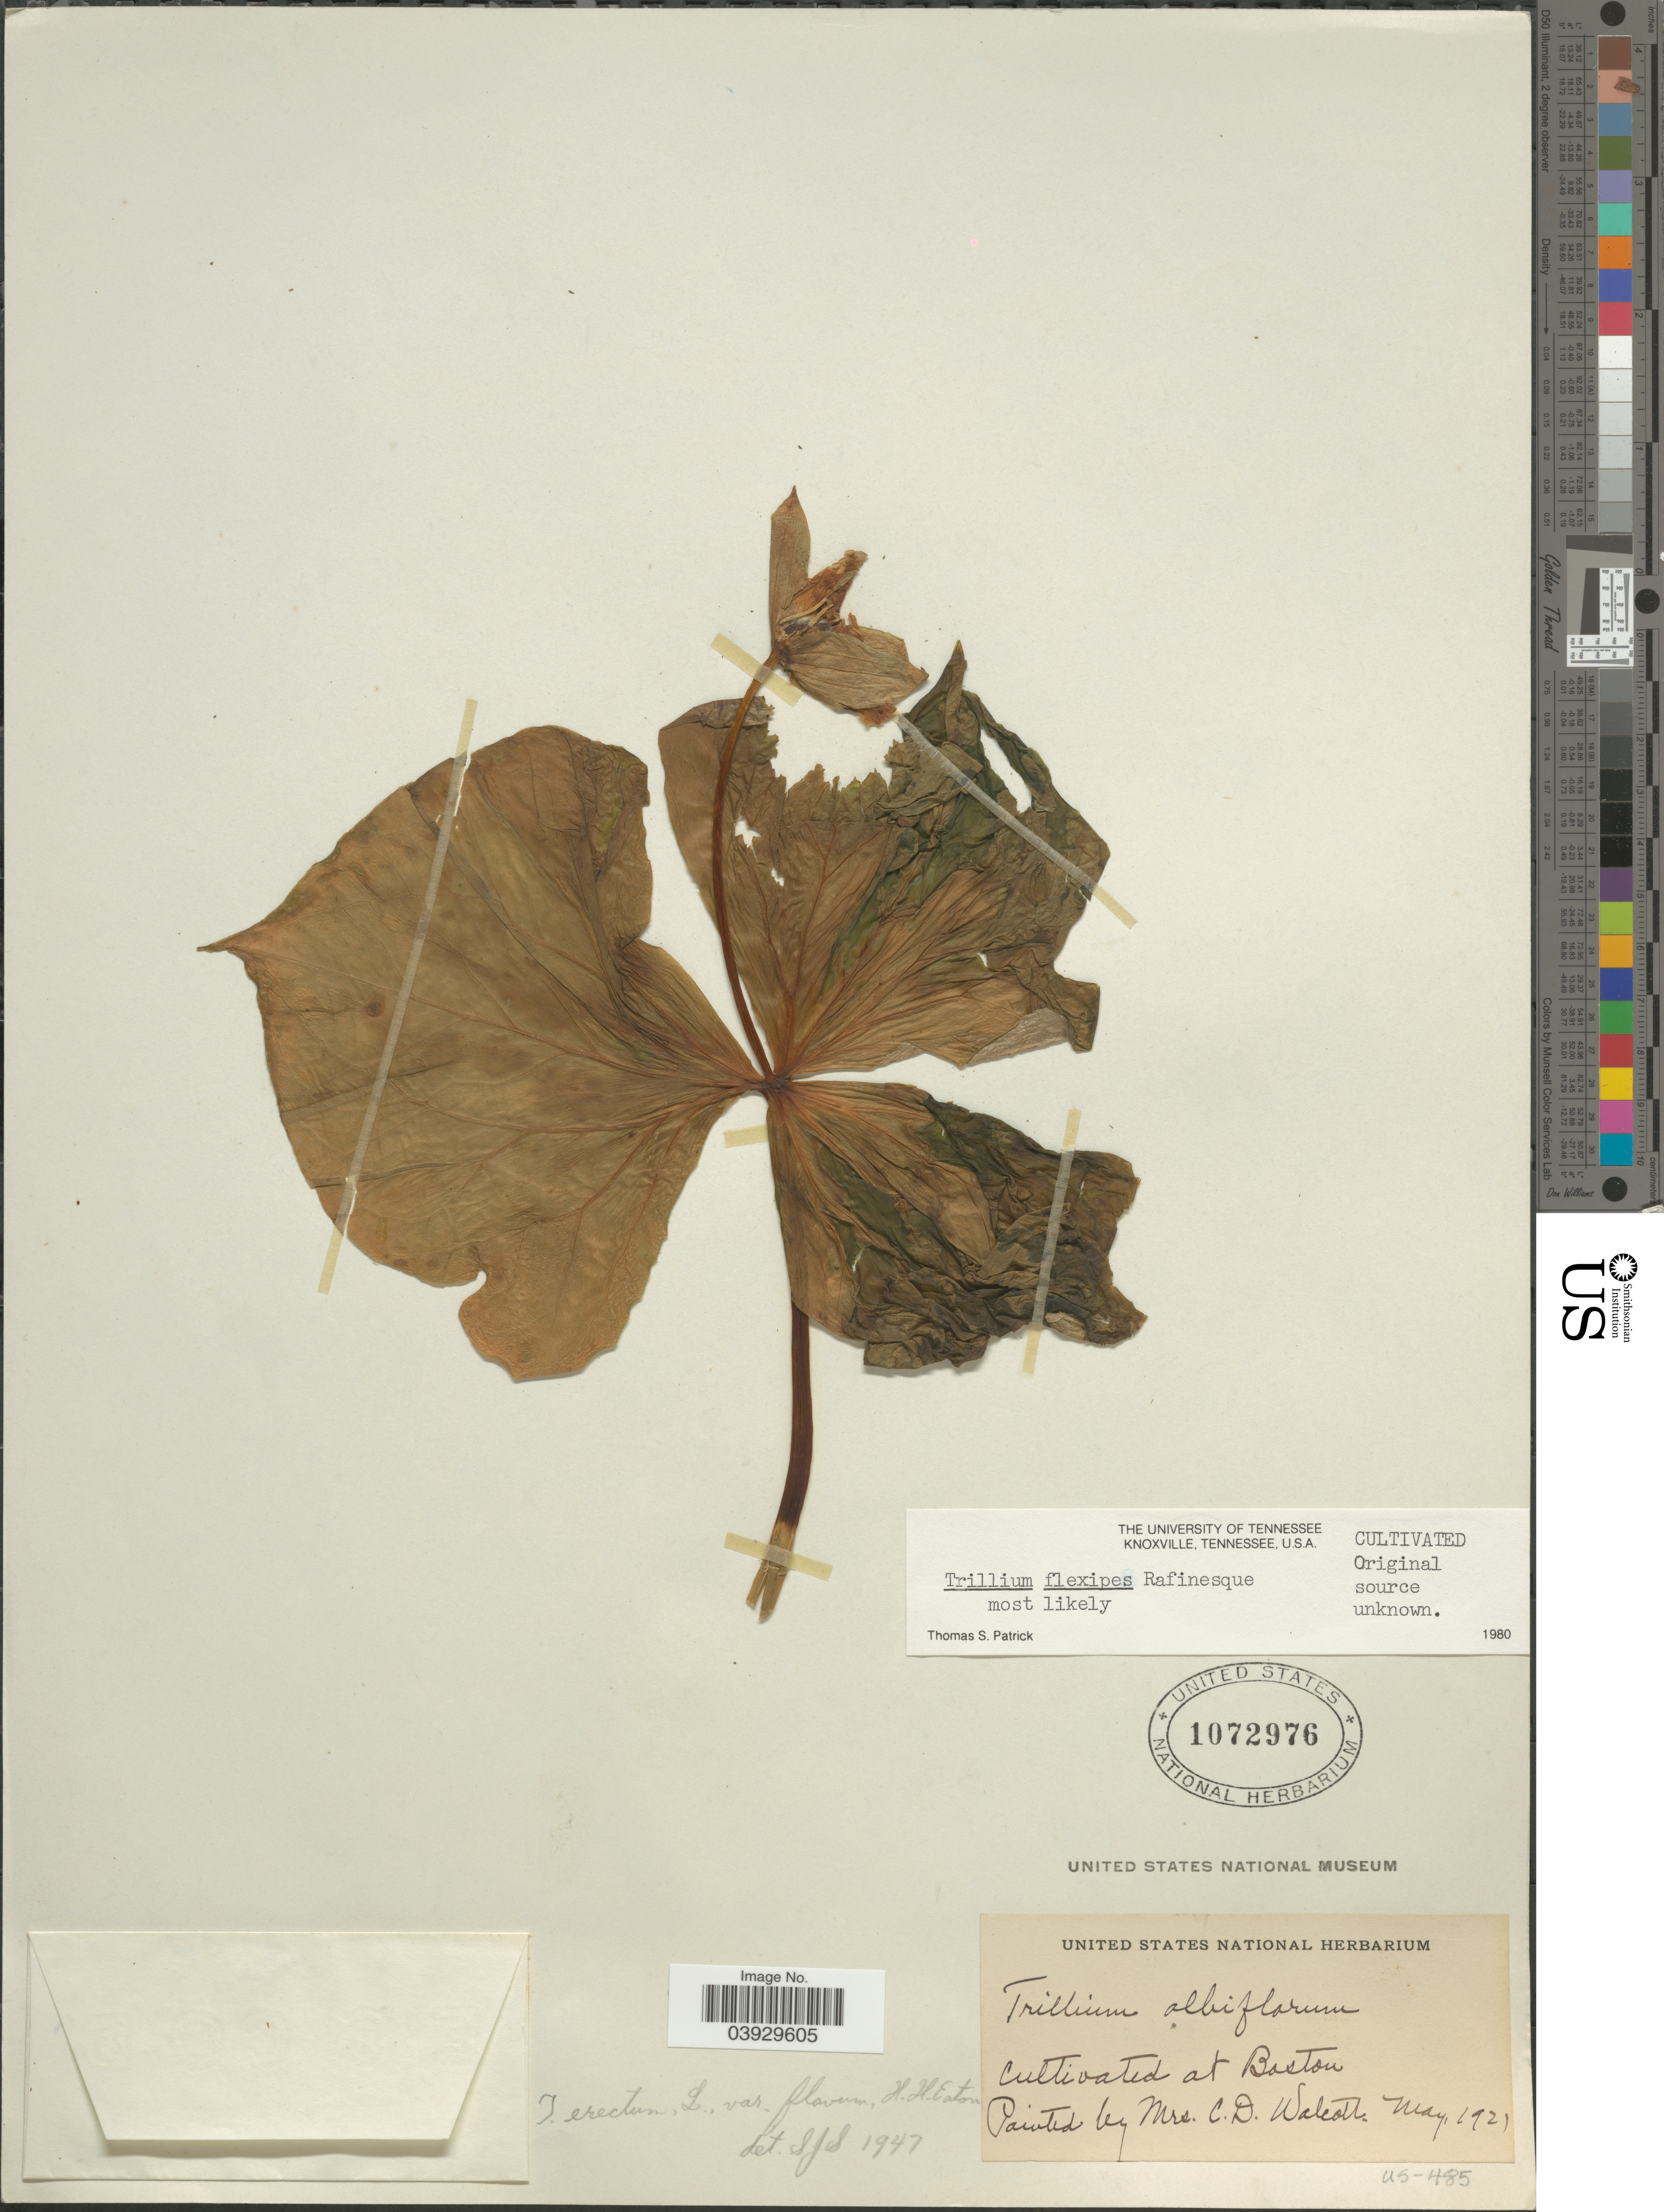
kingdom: Plantae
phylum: Tracheophyta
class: Liliopsida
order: Liliales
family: Melanthiaceae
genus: Trillium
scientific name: Trillium flexipes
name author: Raf.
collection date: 1921-05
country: United States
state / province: Massachusetts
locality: Boston.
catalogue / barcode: US 1072976